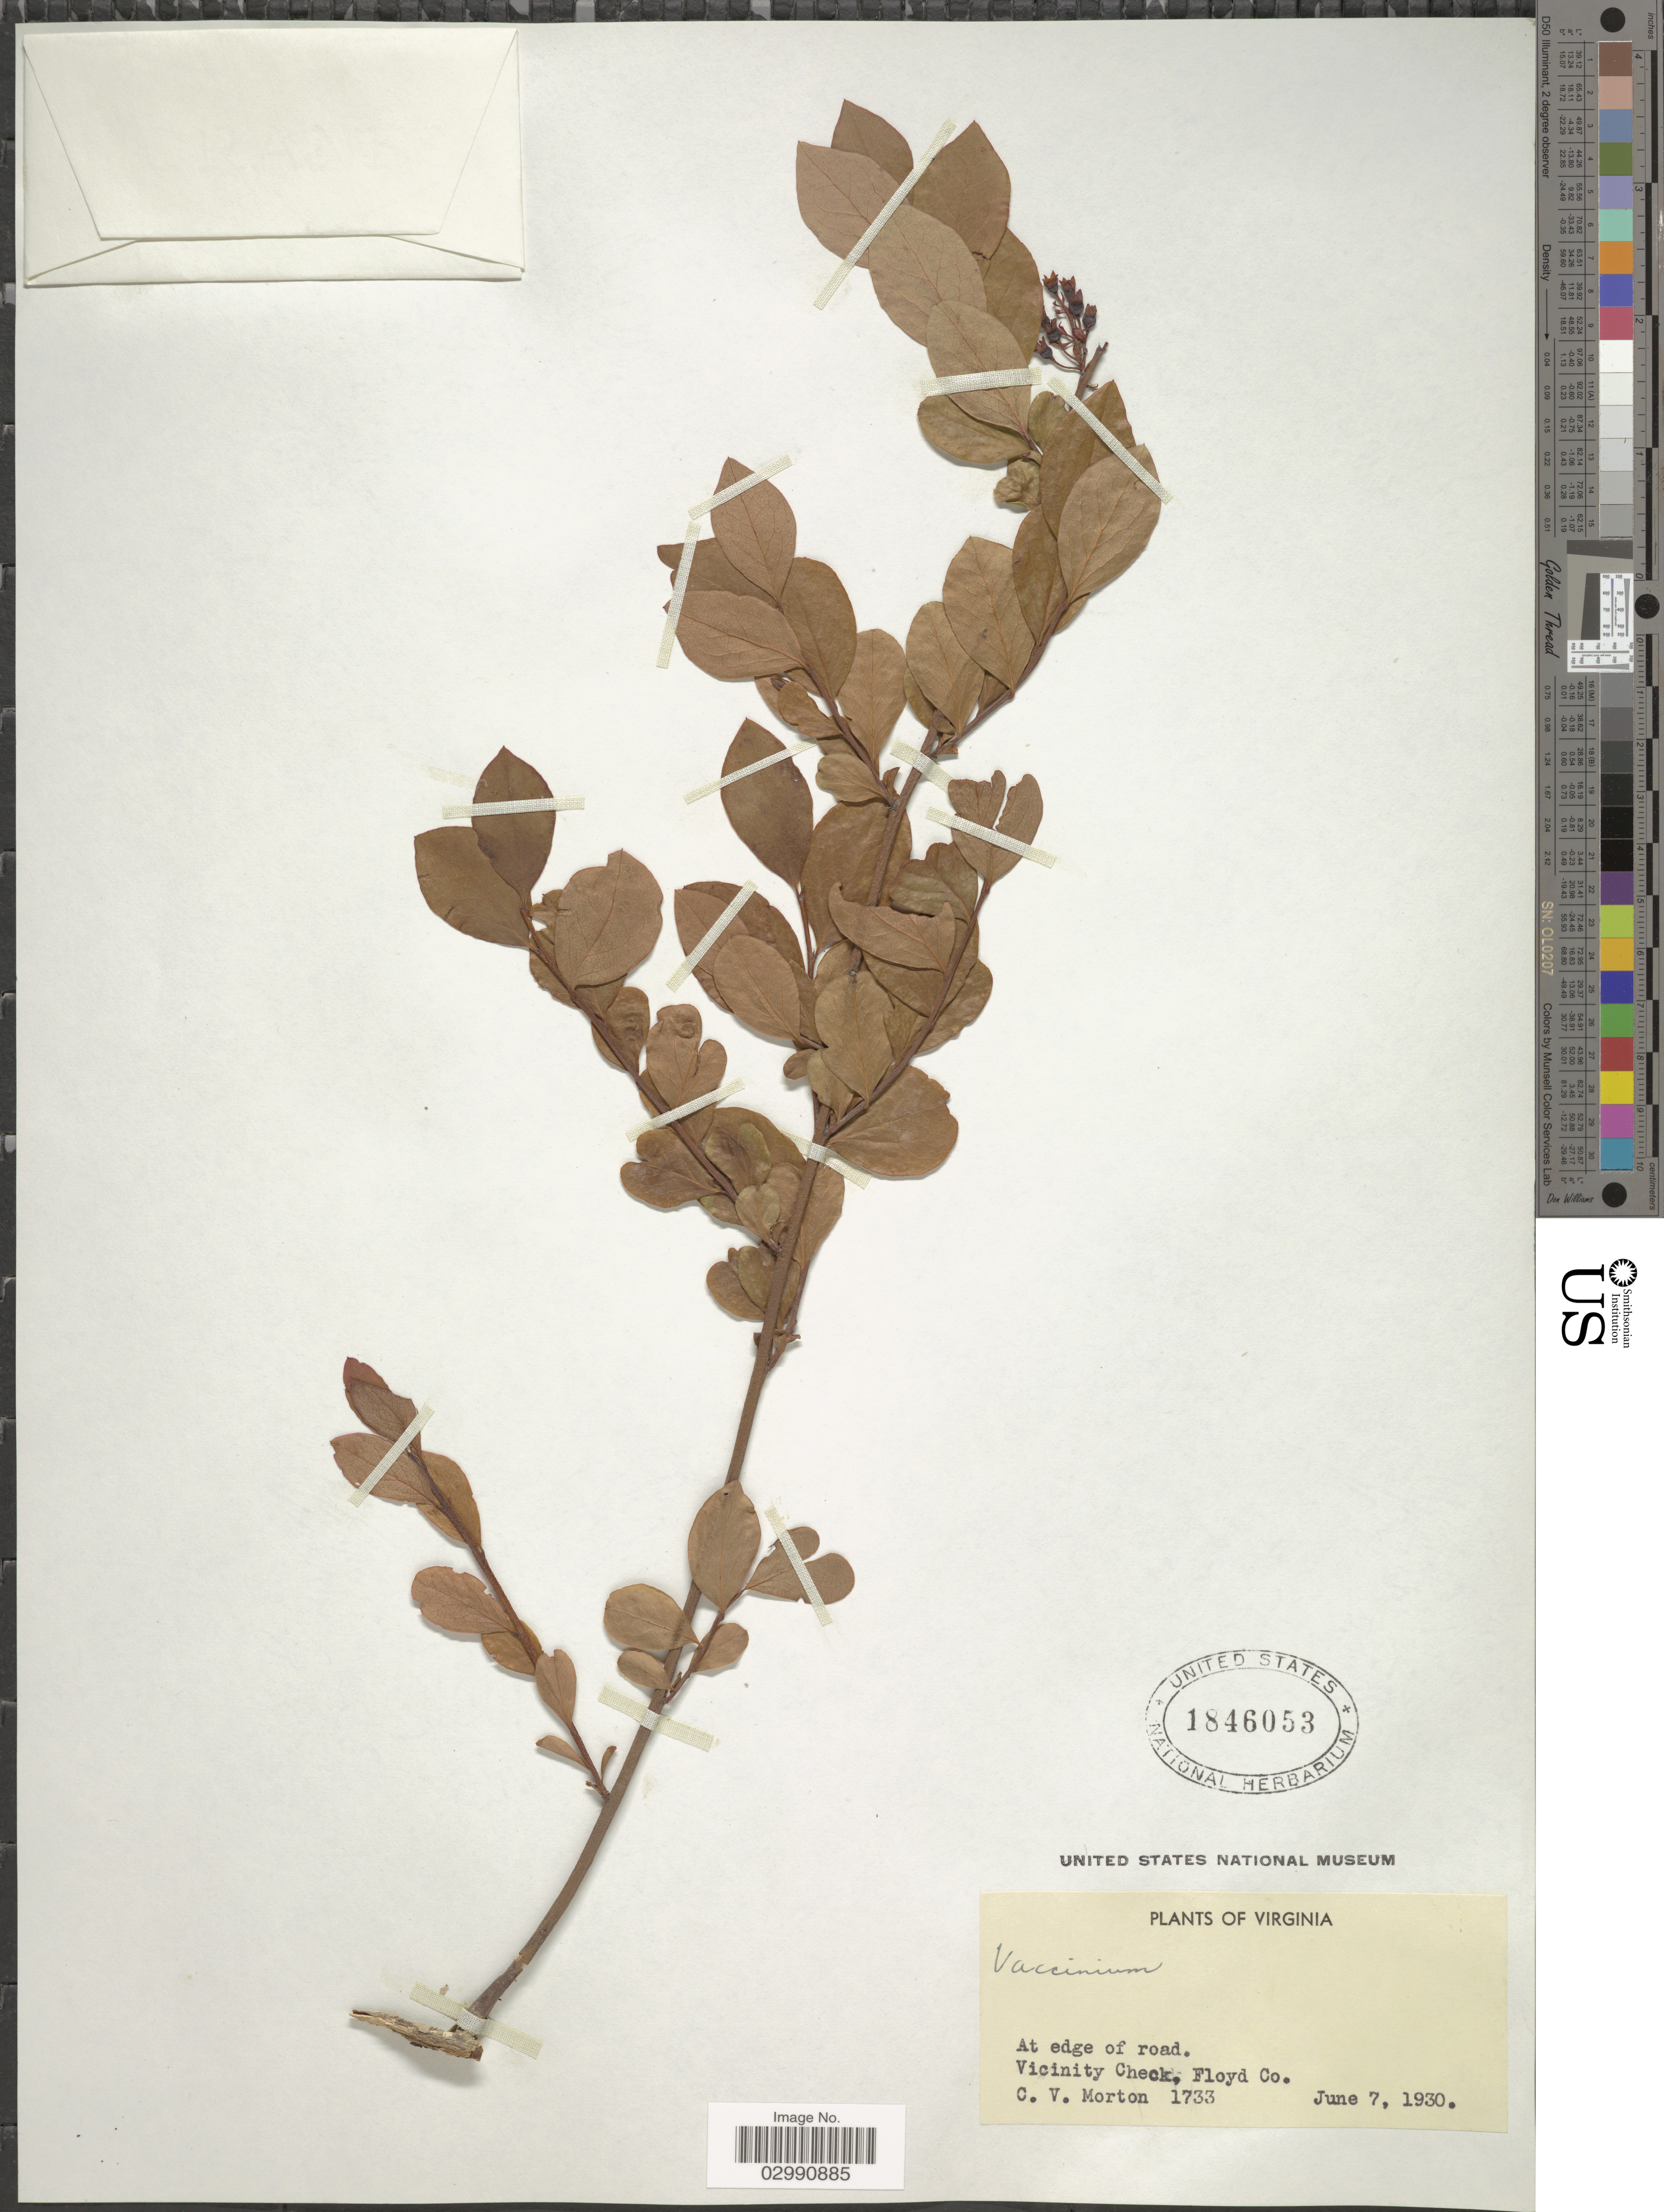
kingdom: Plantae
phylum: Tracheophyta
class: Magnoliopsida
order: Ericales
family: Ericaceae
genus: Vaccinium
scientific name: Vaccinium sp.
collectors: C. V. Morton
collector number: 1733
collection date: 1930-06-07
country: United States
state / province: Virginia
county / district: Floyd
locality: At edge of road. Vicinity Check, Floyd Co.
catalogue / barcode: US 1846053